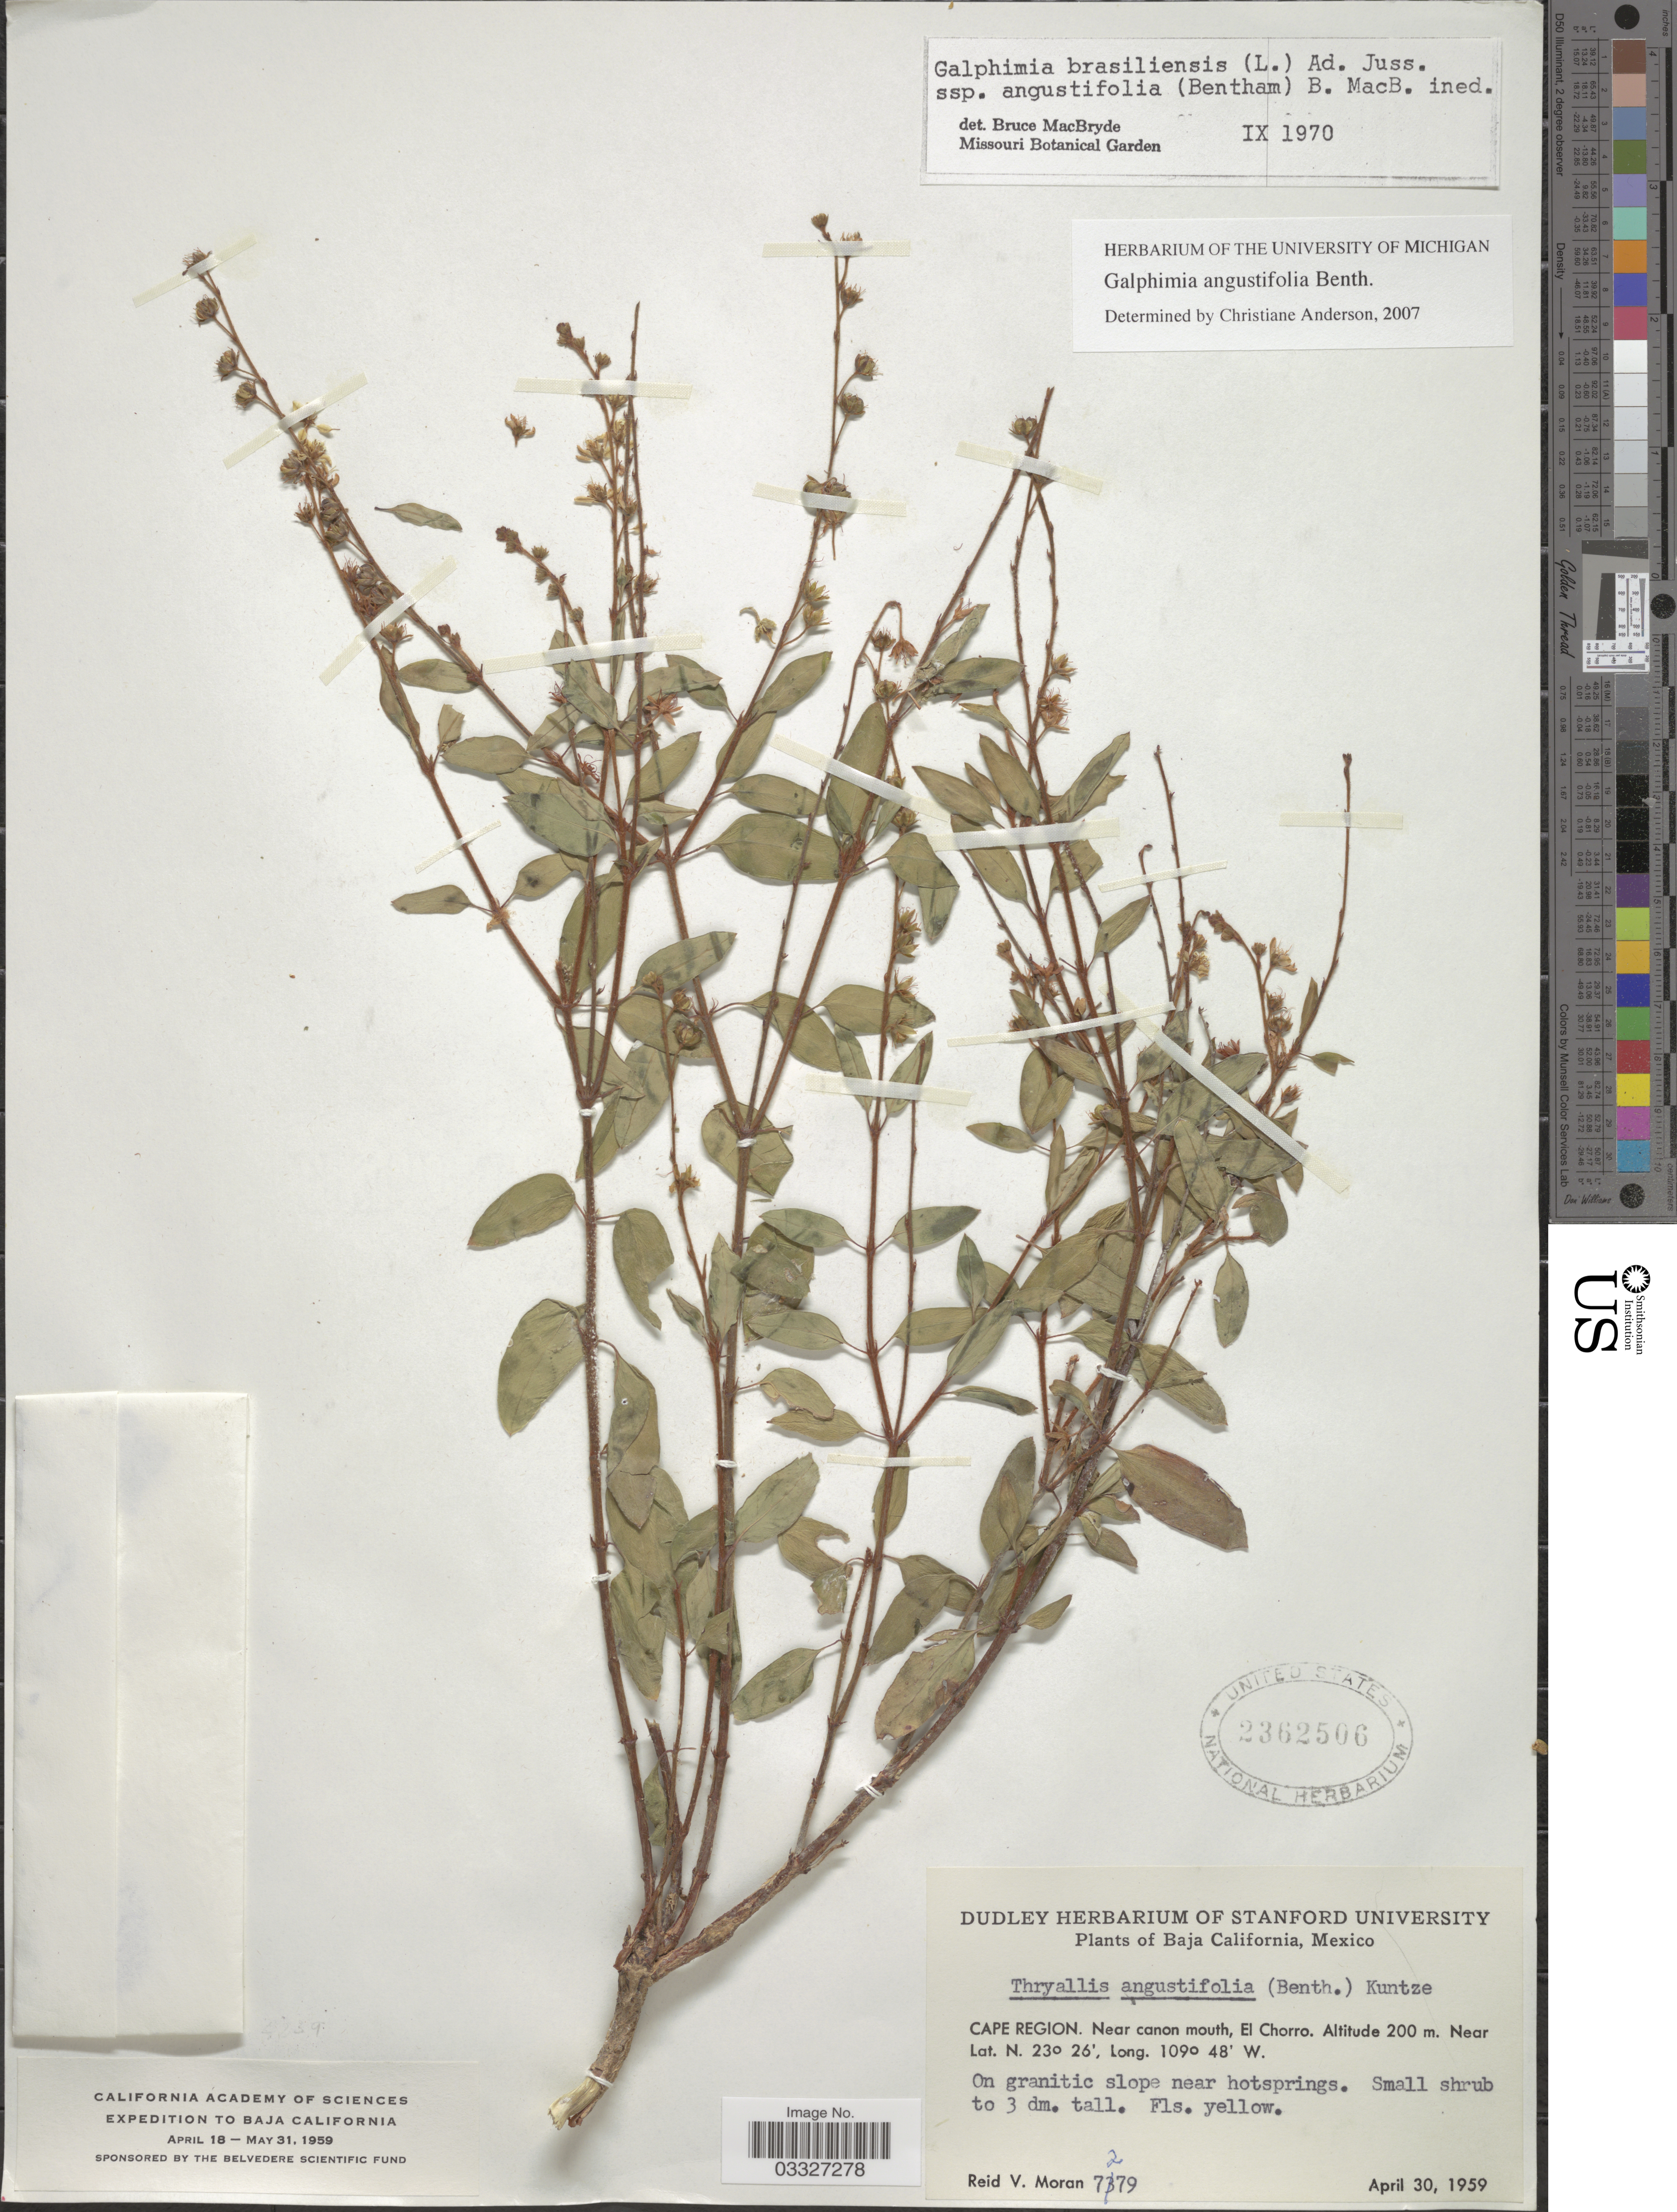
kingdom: Plantae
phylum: Tracheophyta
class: Magnoliopsida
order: Malpighiales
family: Malpighiaceae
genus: Galphimia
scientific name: Galphimia angustifolia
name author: Benth.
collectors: R. V. Moran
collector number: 7279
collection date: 1959-04-30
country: Mexico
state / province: Baja California Sur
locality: Cape Region. Near canon mouth, El Chorro.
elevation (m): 200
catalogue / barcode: US 2362506